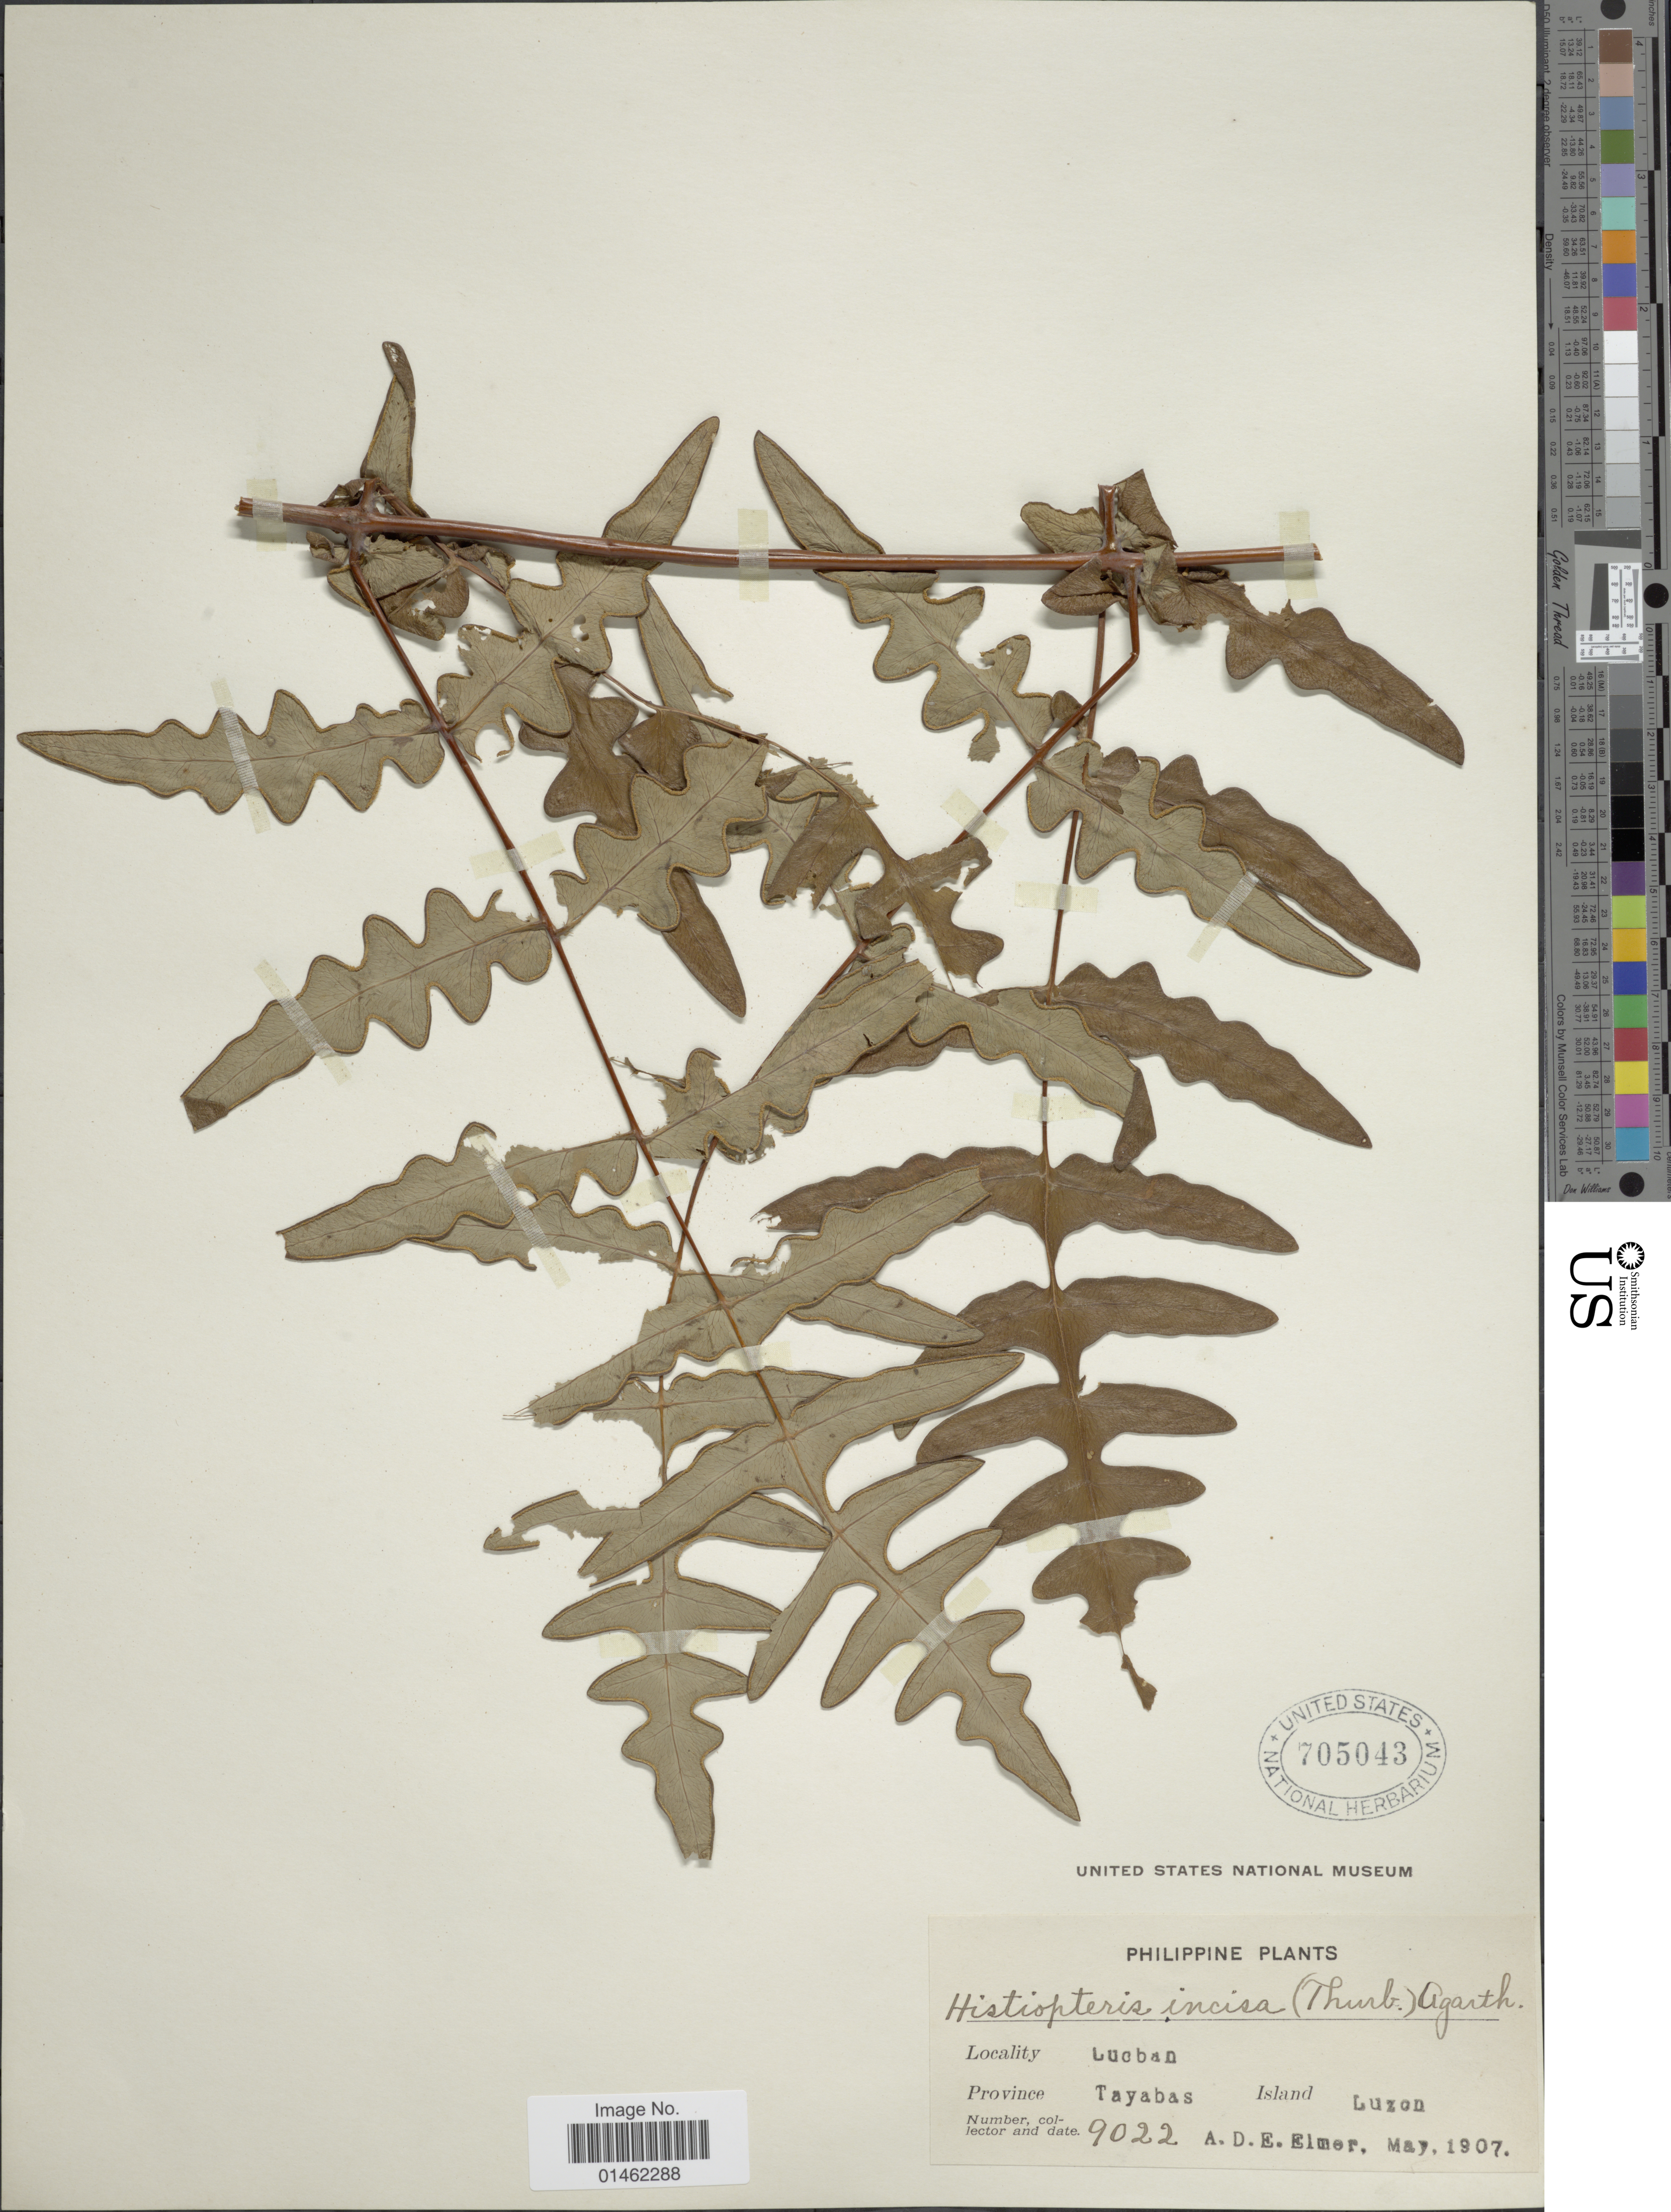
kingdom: Plantae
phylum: Tracheophyta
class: Polypodiopsida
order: Polypodiales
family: Dennstaedtiaceae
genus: Histiopteris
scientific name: Histiopteris incisa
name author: (Thunb.) J. Sm.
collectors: A. D. E. Elmer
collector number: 9022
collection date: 1907-05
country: Philippines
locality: Luzon, Province Tayabas, Island Luzon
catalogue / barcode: US 705043